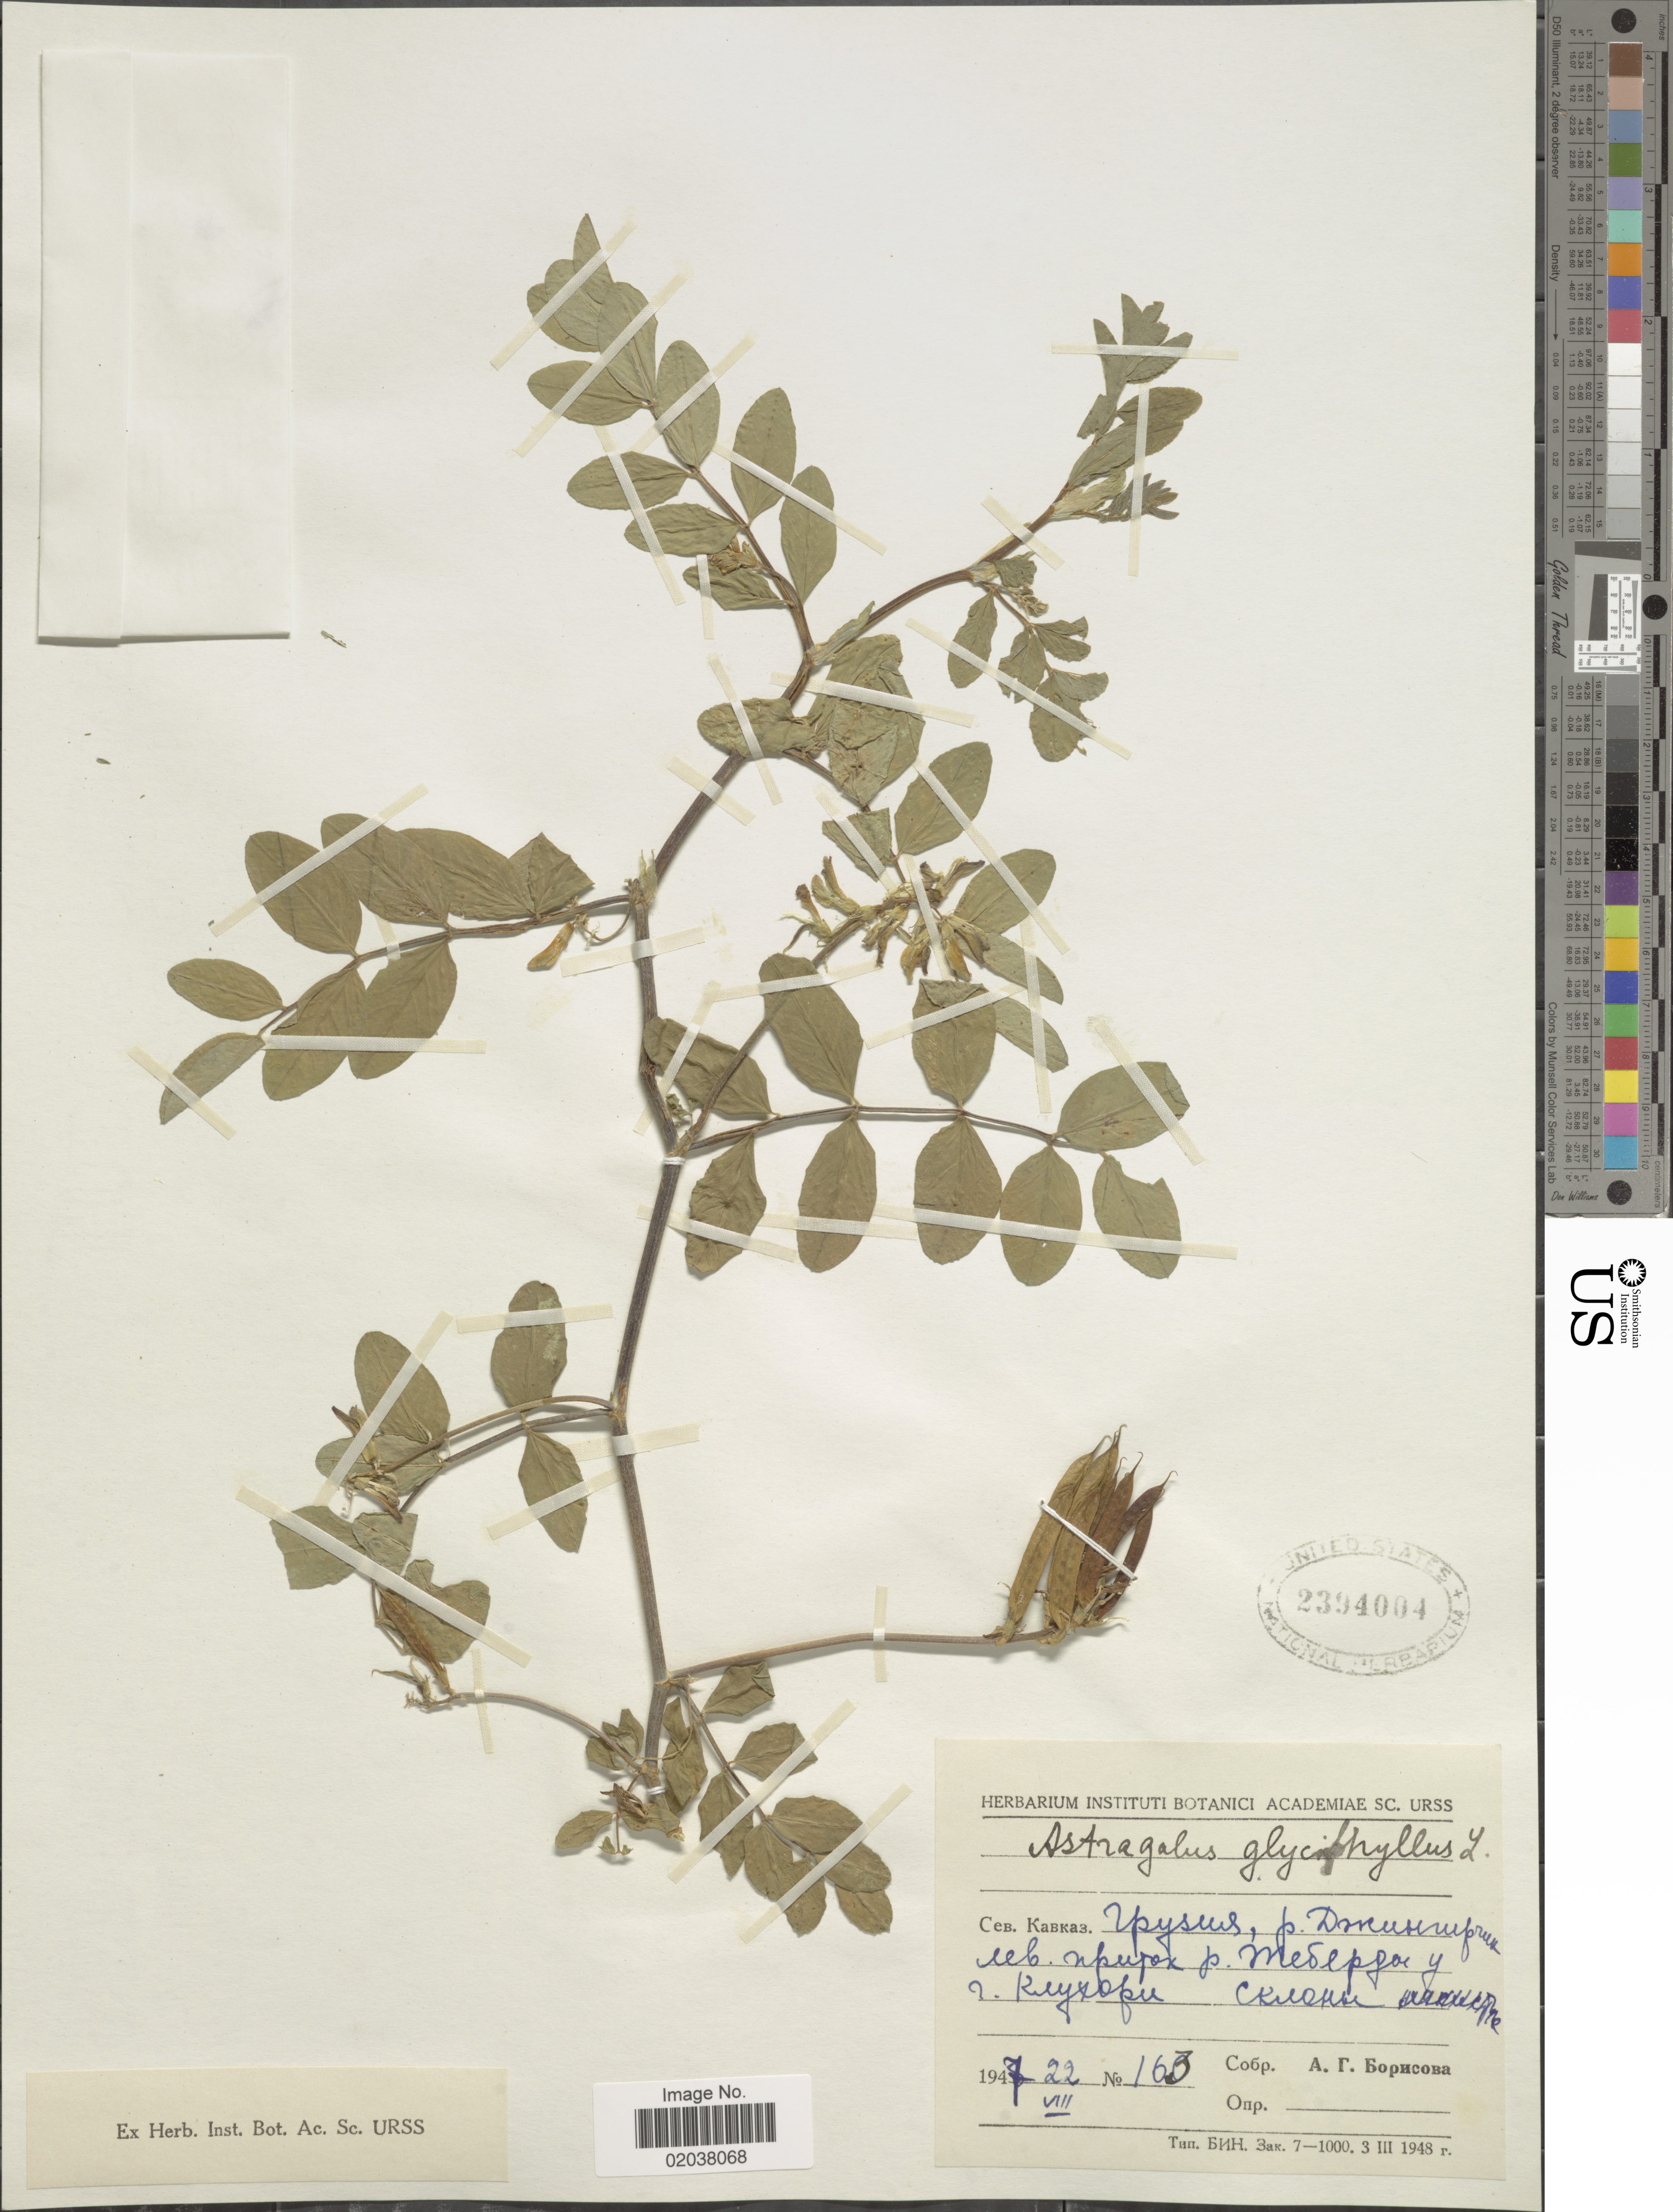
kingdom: Plantae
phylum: Tracheophyta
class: Magnoliopsida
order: Fabales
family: Fabaceae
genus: Astragalus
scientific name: Astragalus glycyphyllos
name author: L.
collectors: A. Borisova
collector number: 163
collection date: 1947-08-22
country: Russian Federation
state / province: Karachay-Cherkess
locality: Left shore of River Teberda near Klukhori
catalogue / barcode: US 2394004